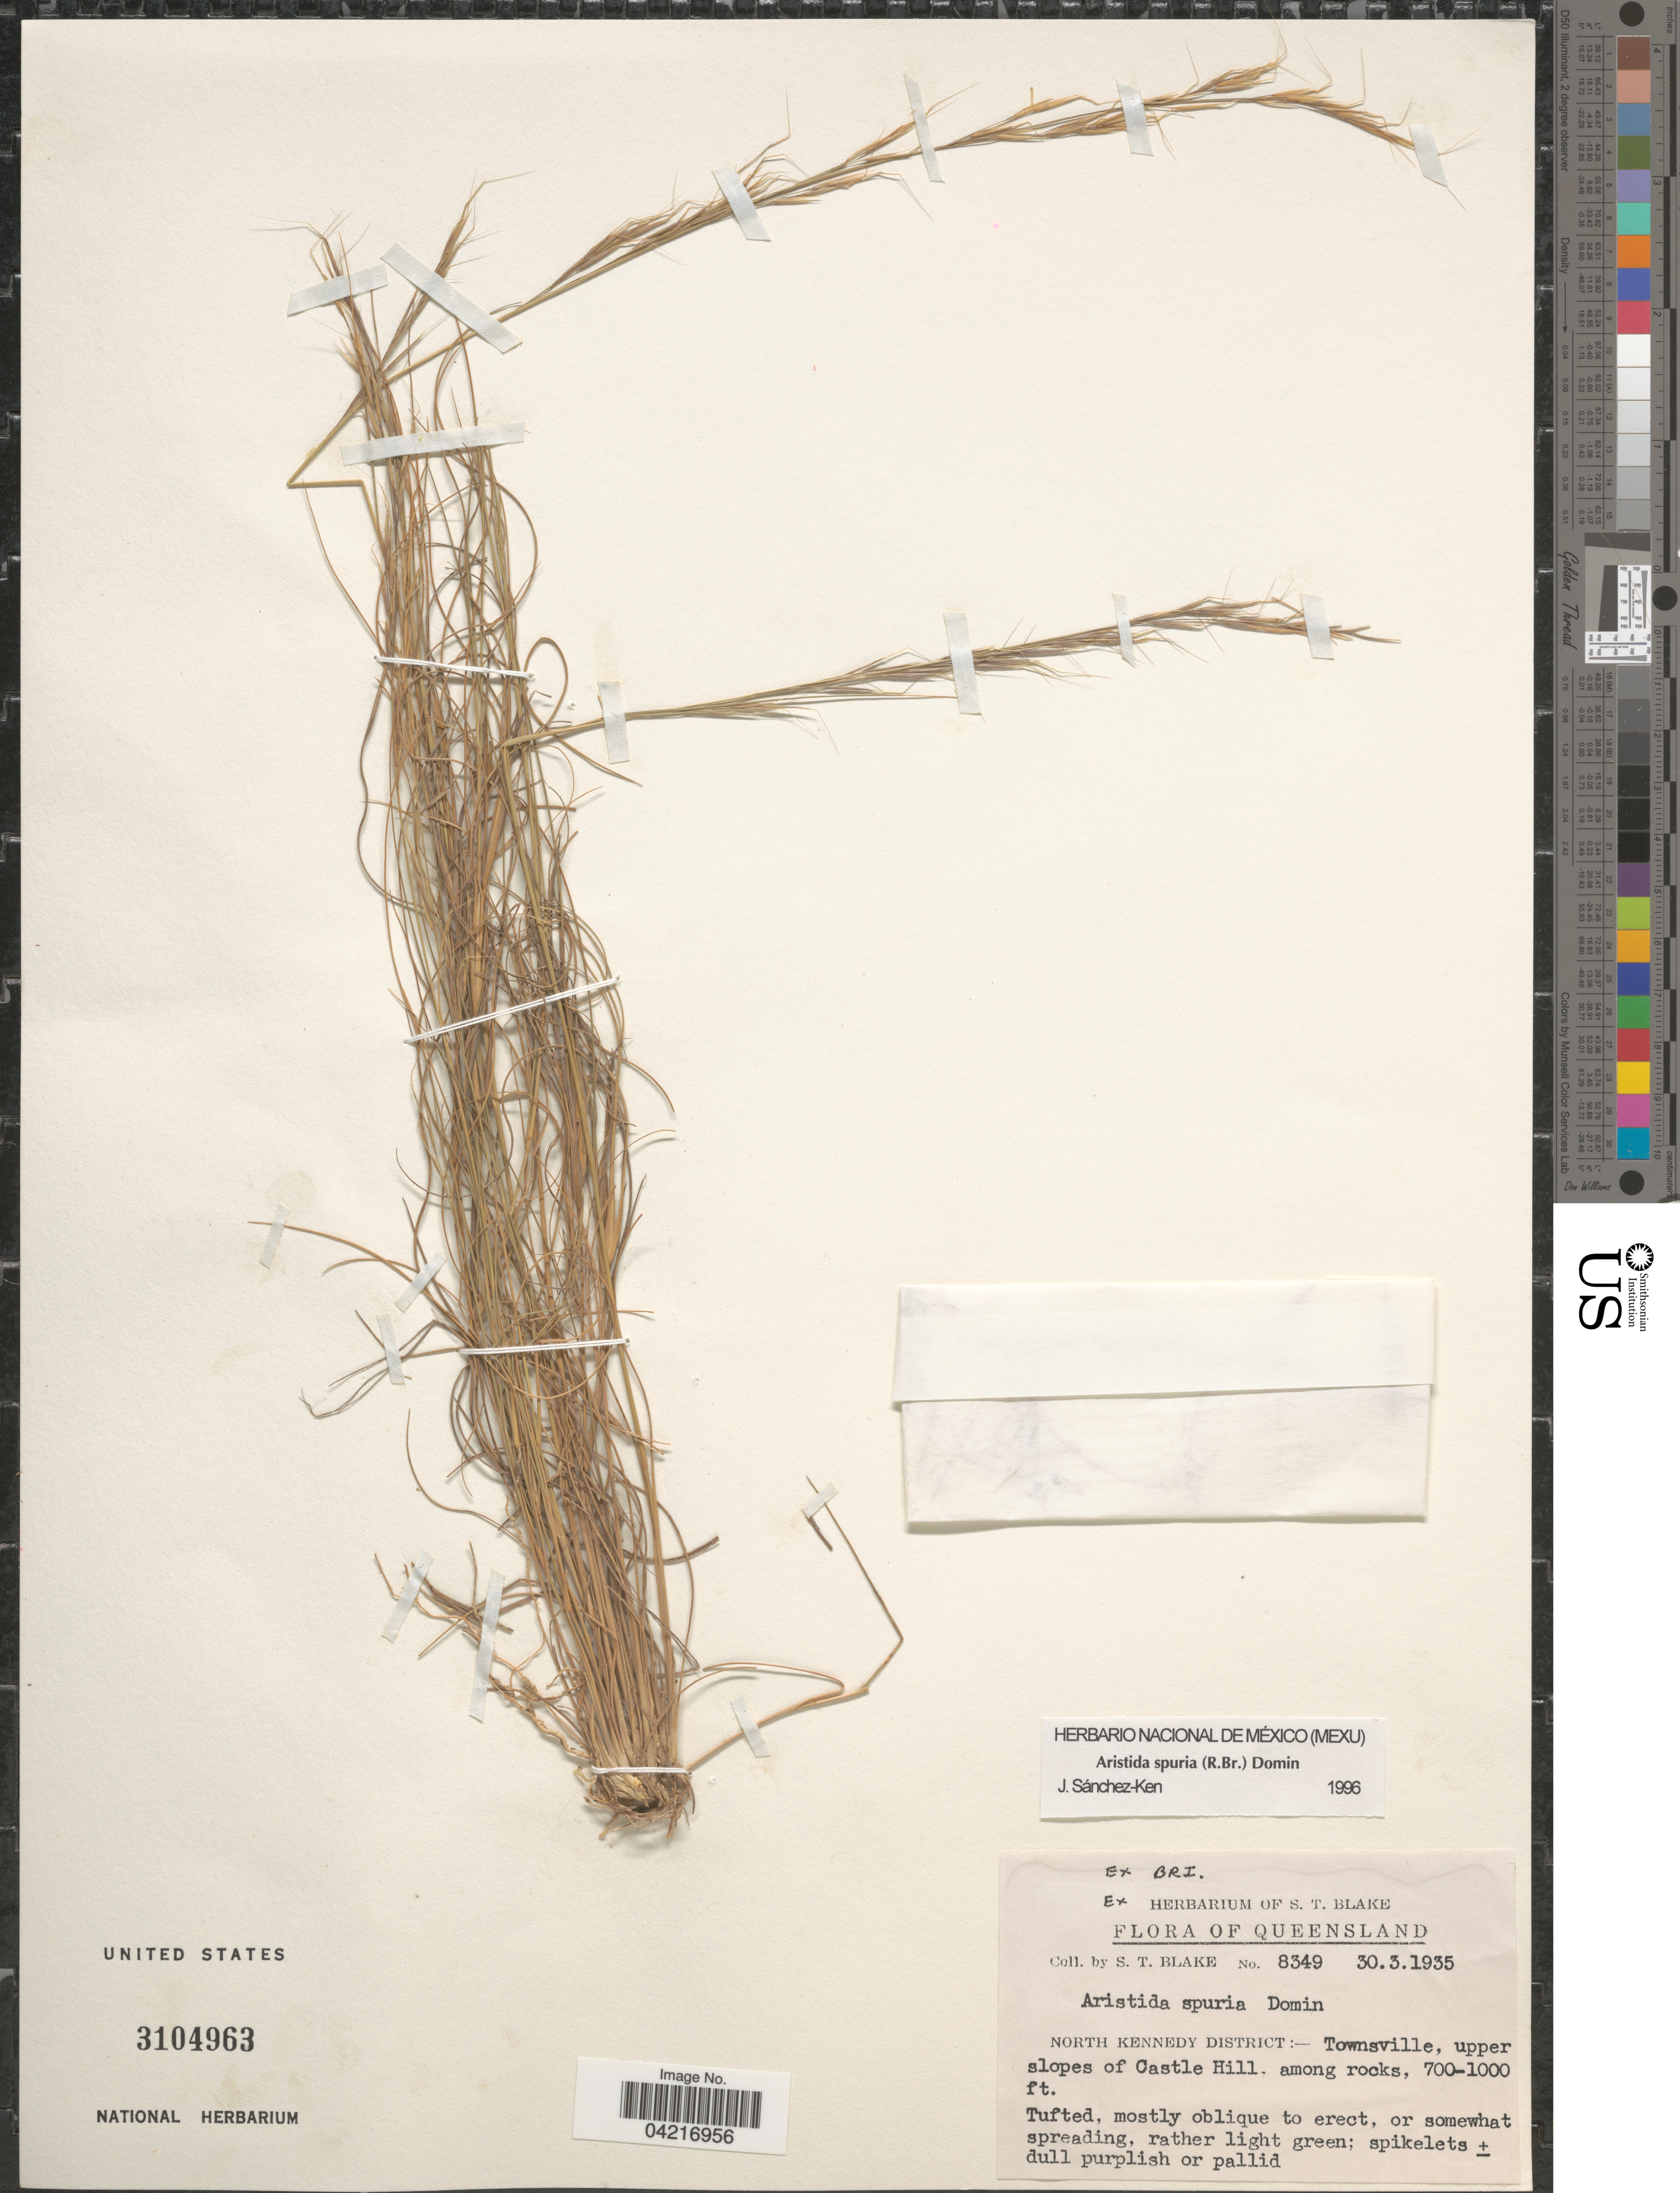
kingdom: Plantae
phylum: Tracheophyta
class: Liliopsida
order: Poales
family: Poaceae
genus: Aristida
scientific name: Aristida spuria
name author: Domin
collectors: S. T. Blake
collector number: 8349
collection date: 1935-03-30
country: Australia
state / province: Queensland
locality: North Kennedy District:- Townsville, upper slopes of Castle Hill.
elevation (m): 213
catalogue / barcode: US 3104963